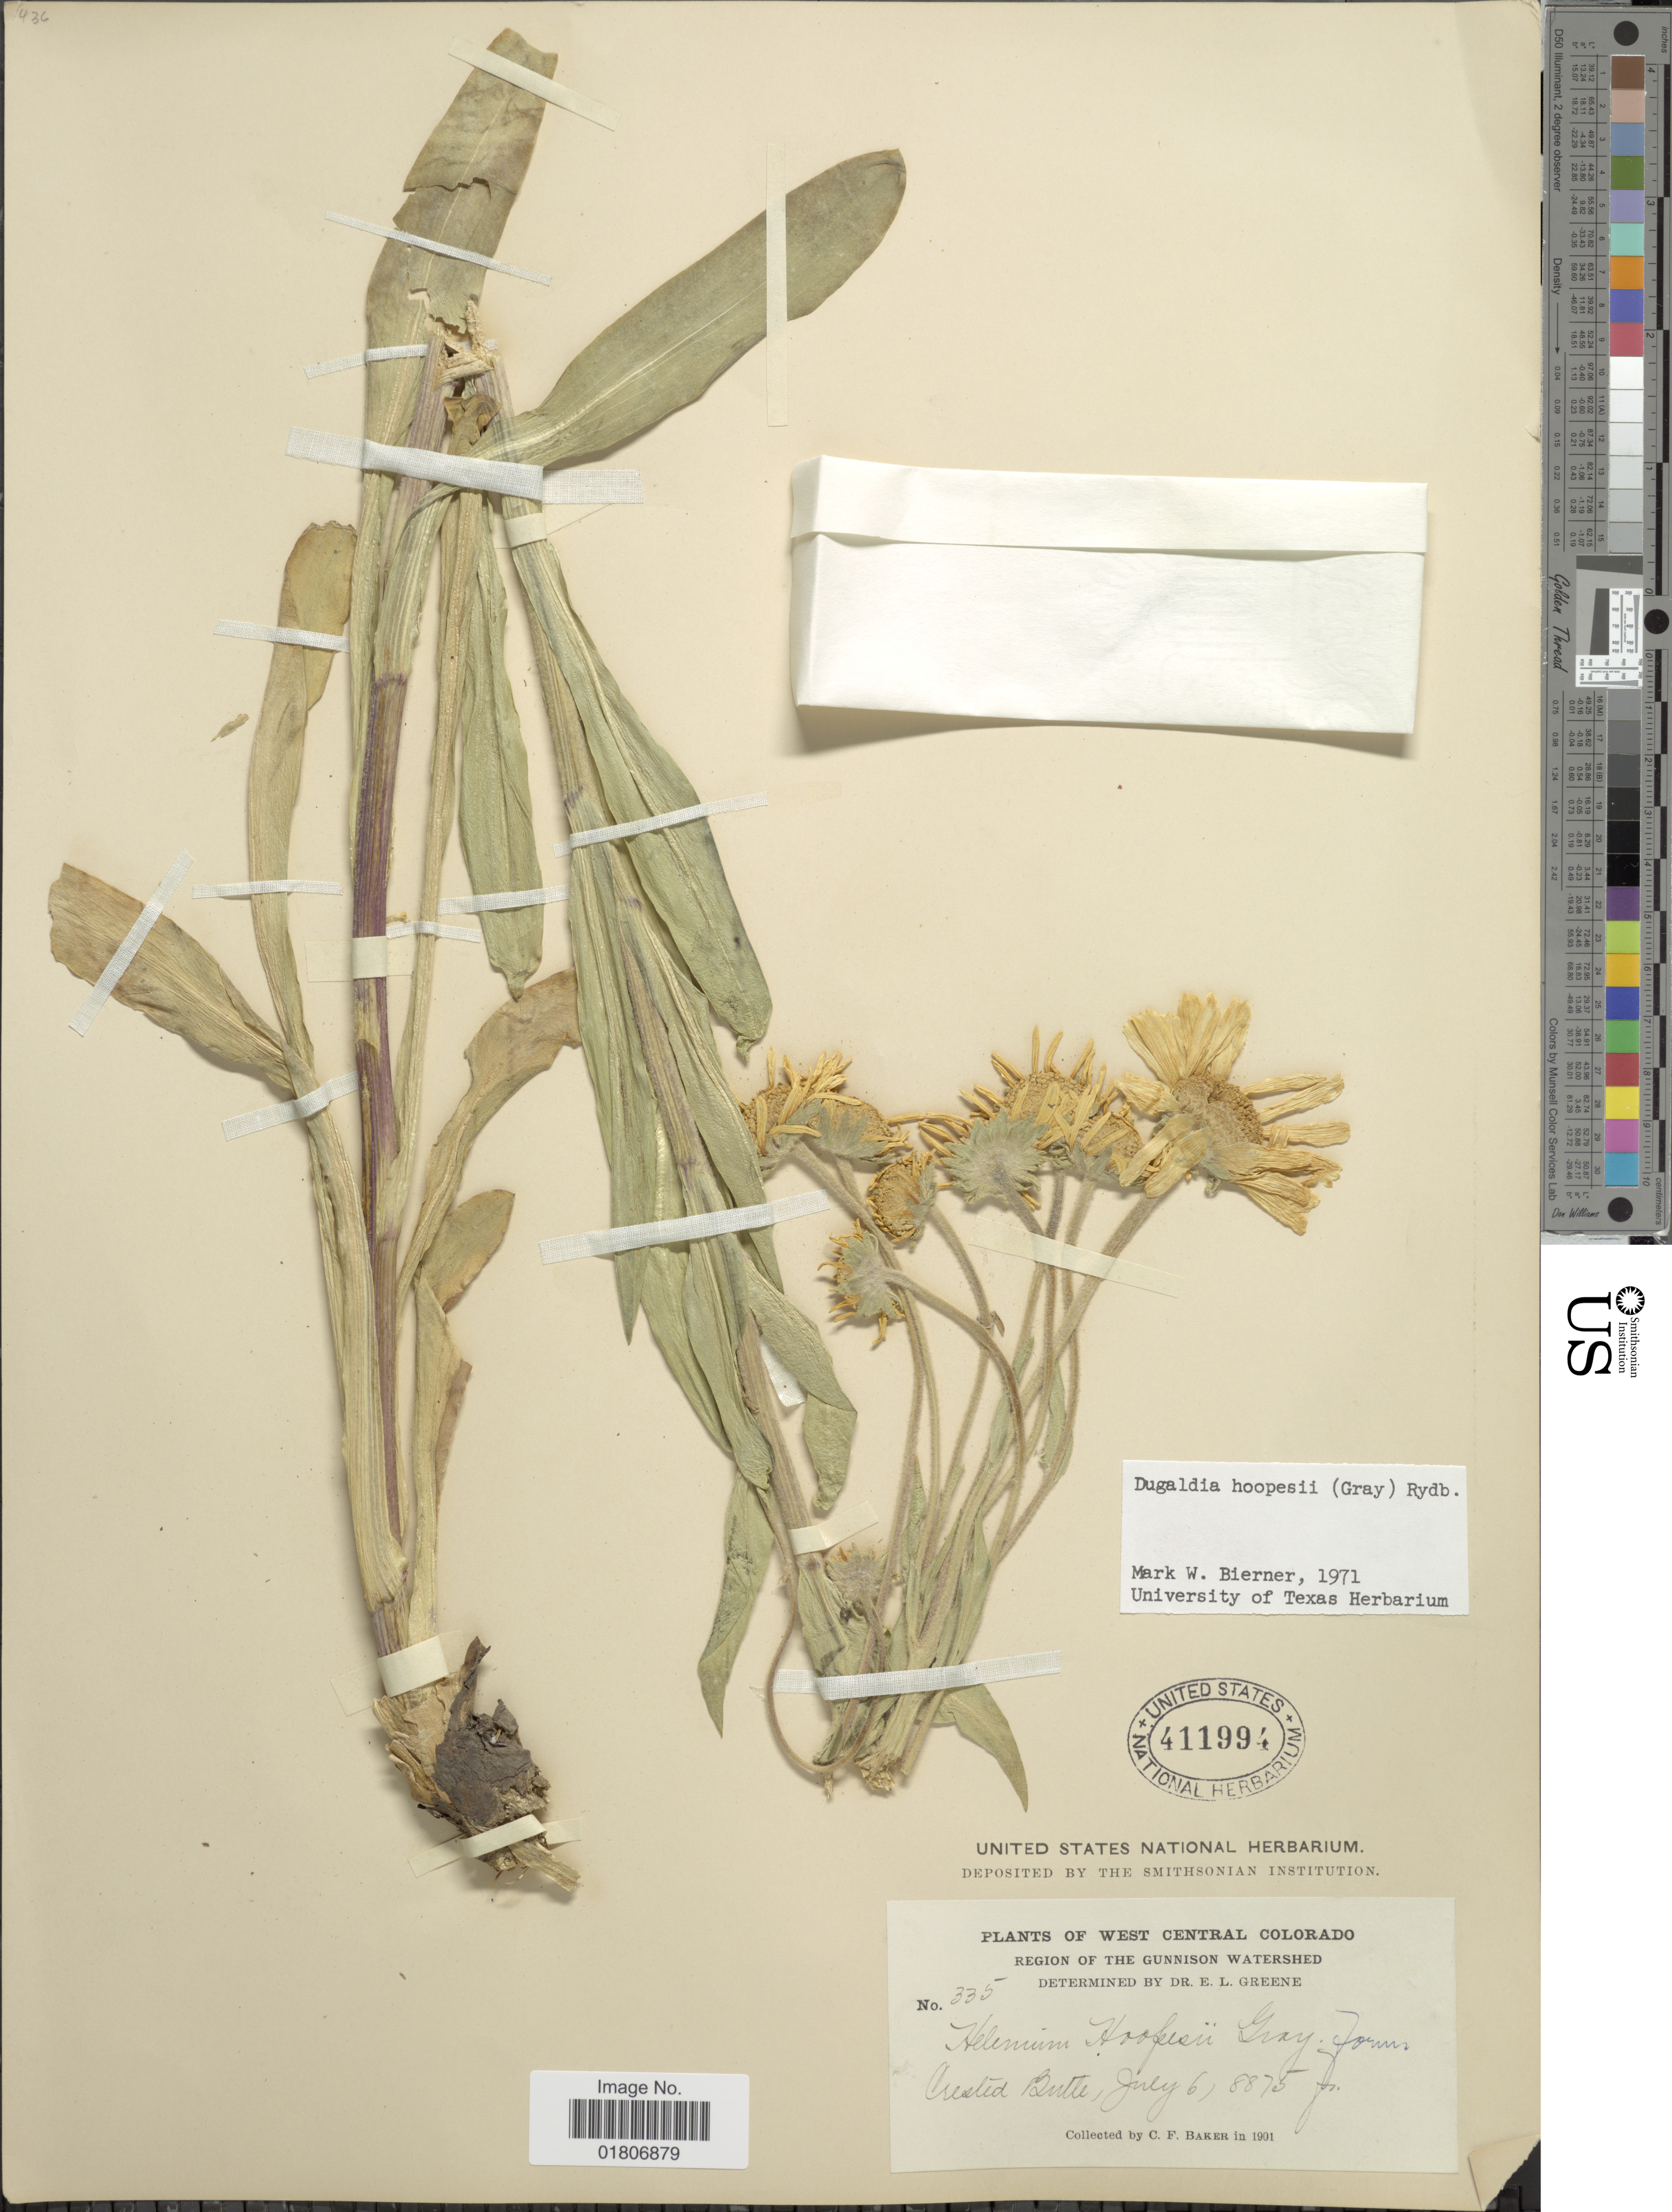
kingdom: Plantae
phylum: Tracheophyta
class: Magnoliopsida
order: Asterales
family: Asteraceae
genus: Dugaldia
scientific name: Dugaldia hoopesii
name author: (A. Gray) Rydb.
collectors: C. F. Baker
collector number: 335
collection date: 1901-07-06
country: United States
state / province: Colorado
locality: West Central Colorado. Region of the Gunnison Watershed. Crested Butte.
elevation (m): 2705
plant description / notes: No precise locality correction needed.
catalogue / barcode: US 411994